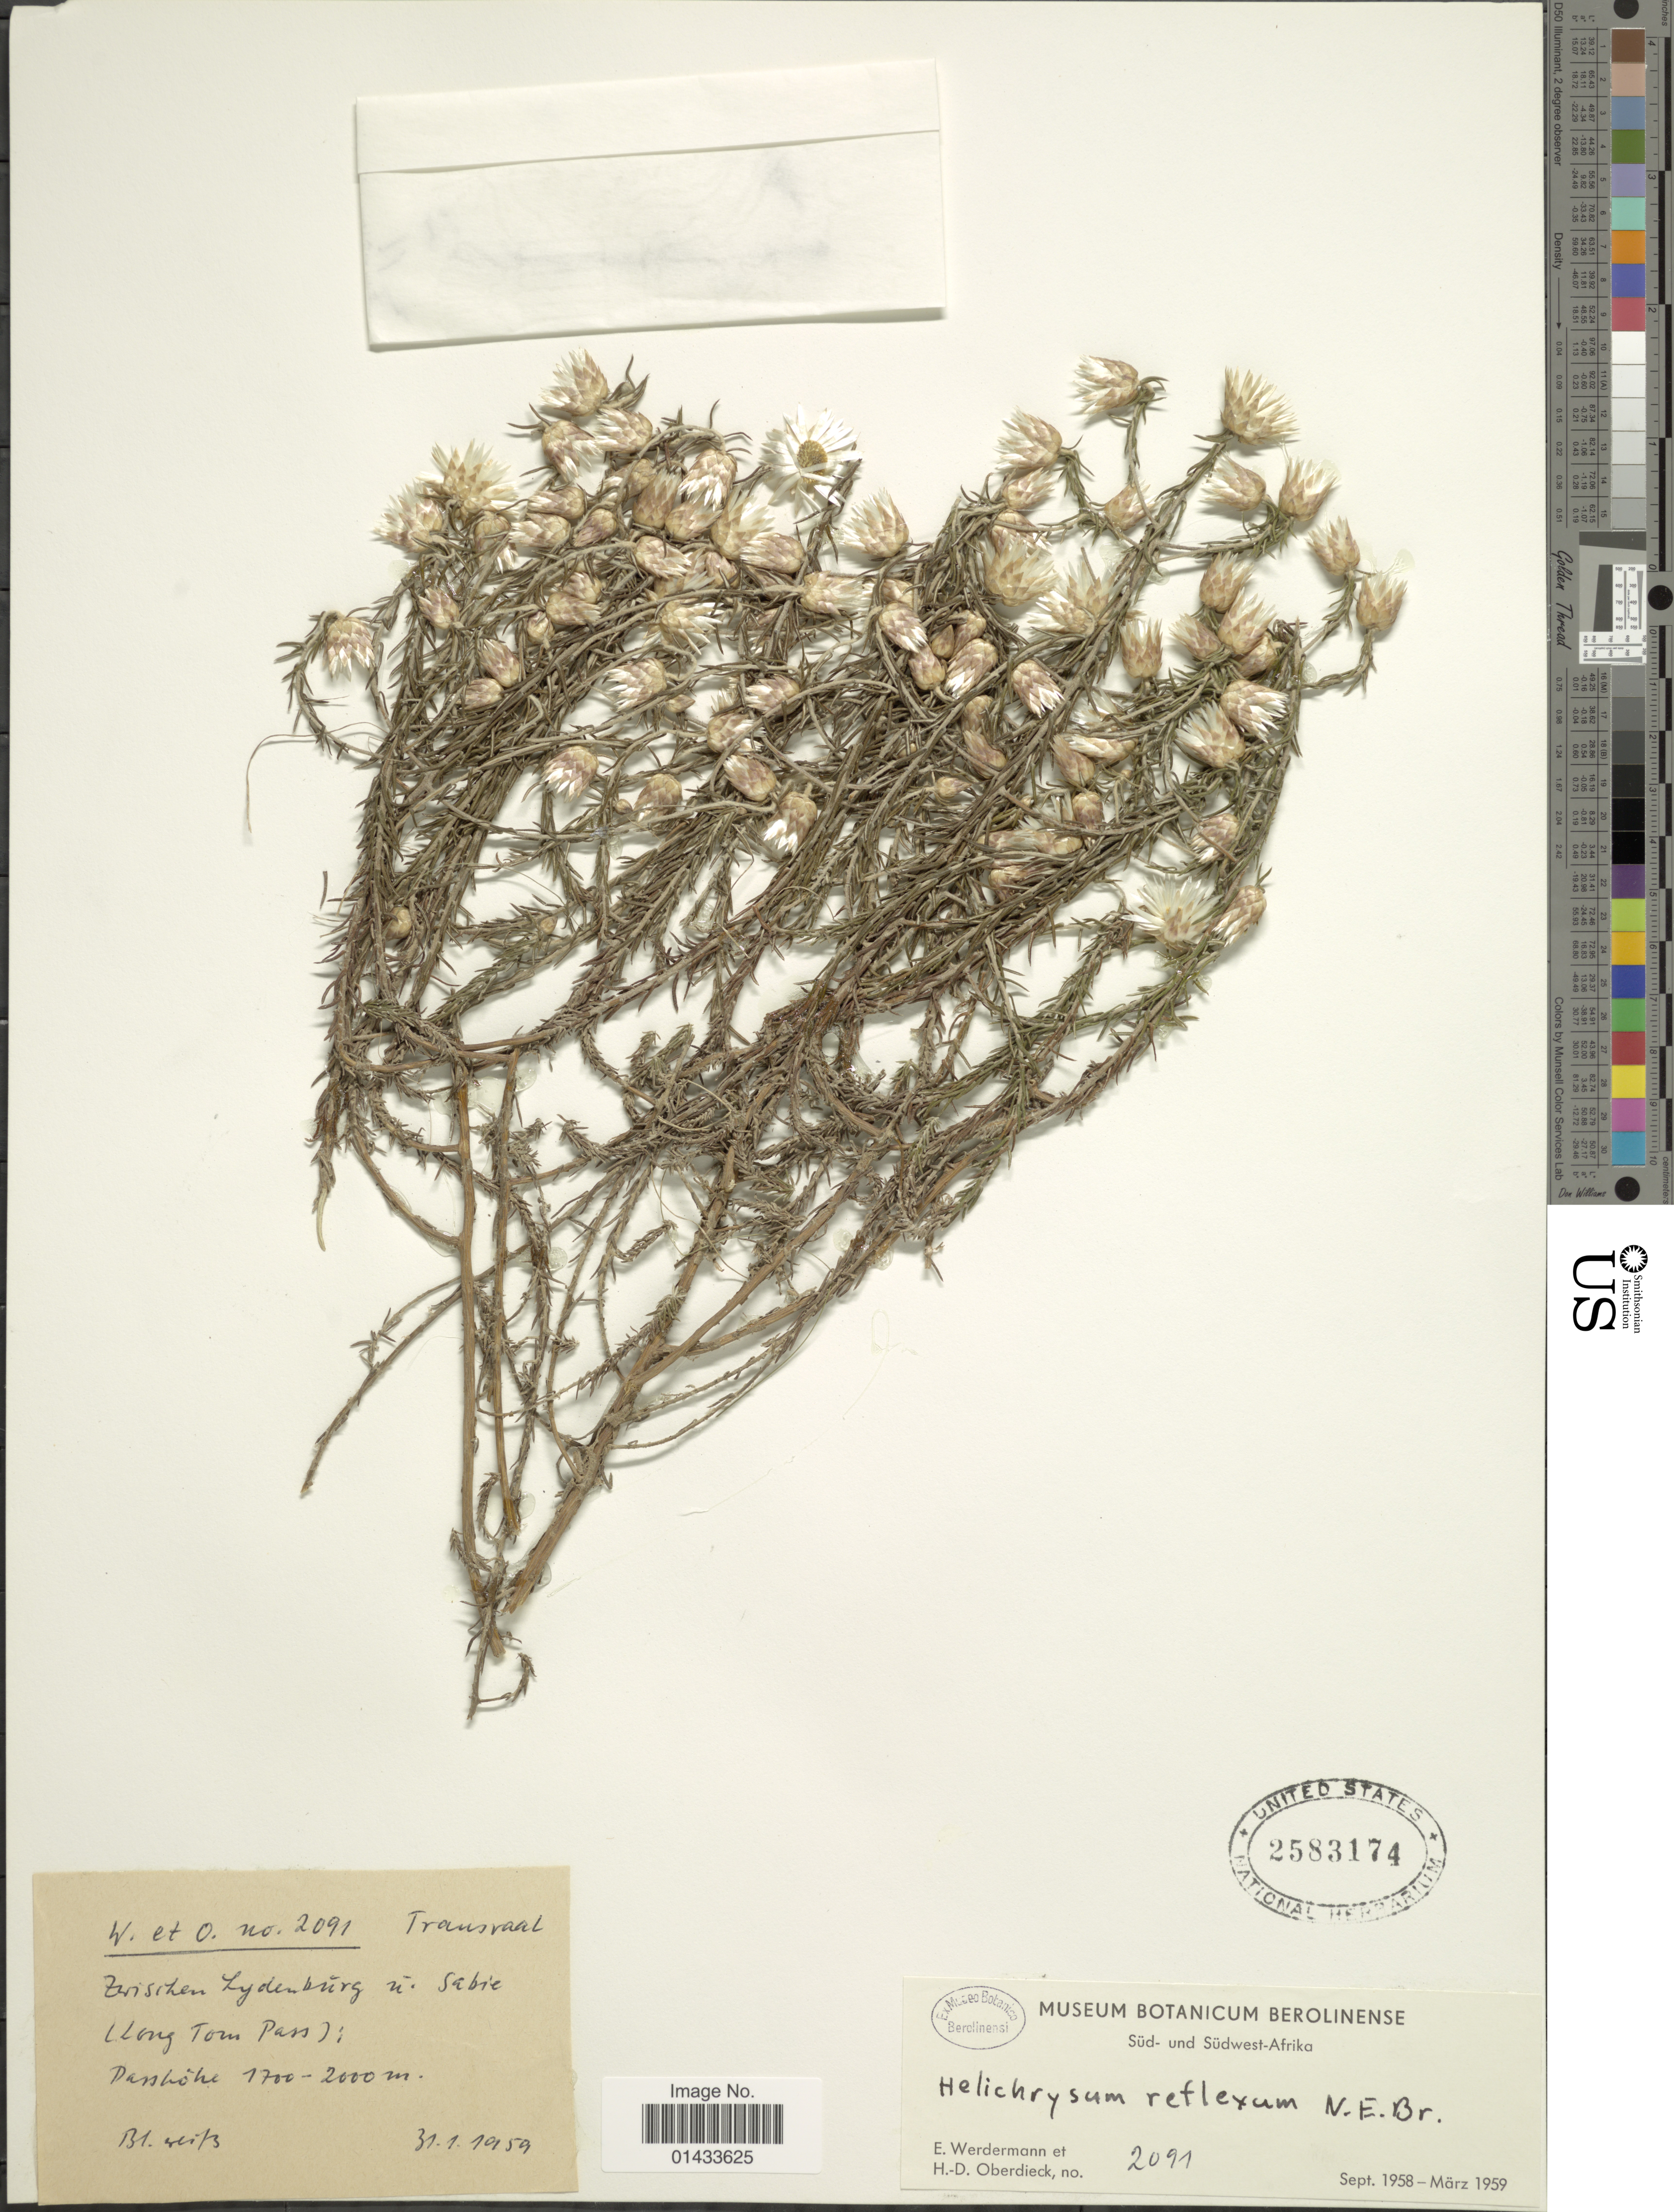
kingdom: Plantae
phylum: Tracheophyta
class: Magnoliopsida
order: Asterales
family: Asteraceae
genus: Helichrysum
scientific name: Helichrysum reflexum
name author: N.E. Br.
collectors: E. Werdermann & H. Oberdieck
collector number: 2091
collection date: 1959-01-31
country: South Africa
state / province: Mpumalanga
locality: Transvaal, Zwischen Lydenburg n. Saie (Long Tom Pass)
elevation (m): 1700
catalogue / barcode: US 2583174